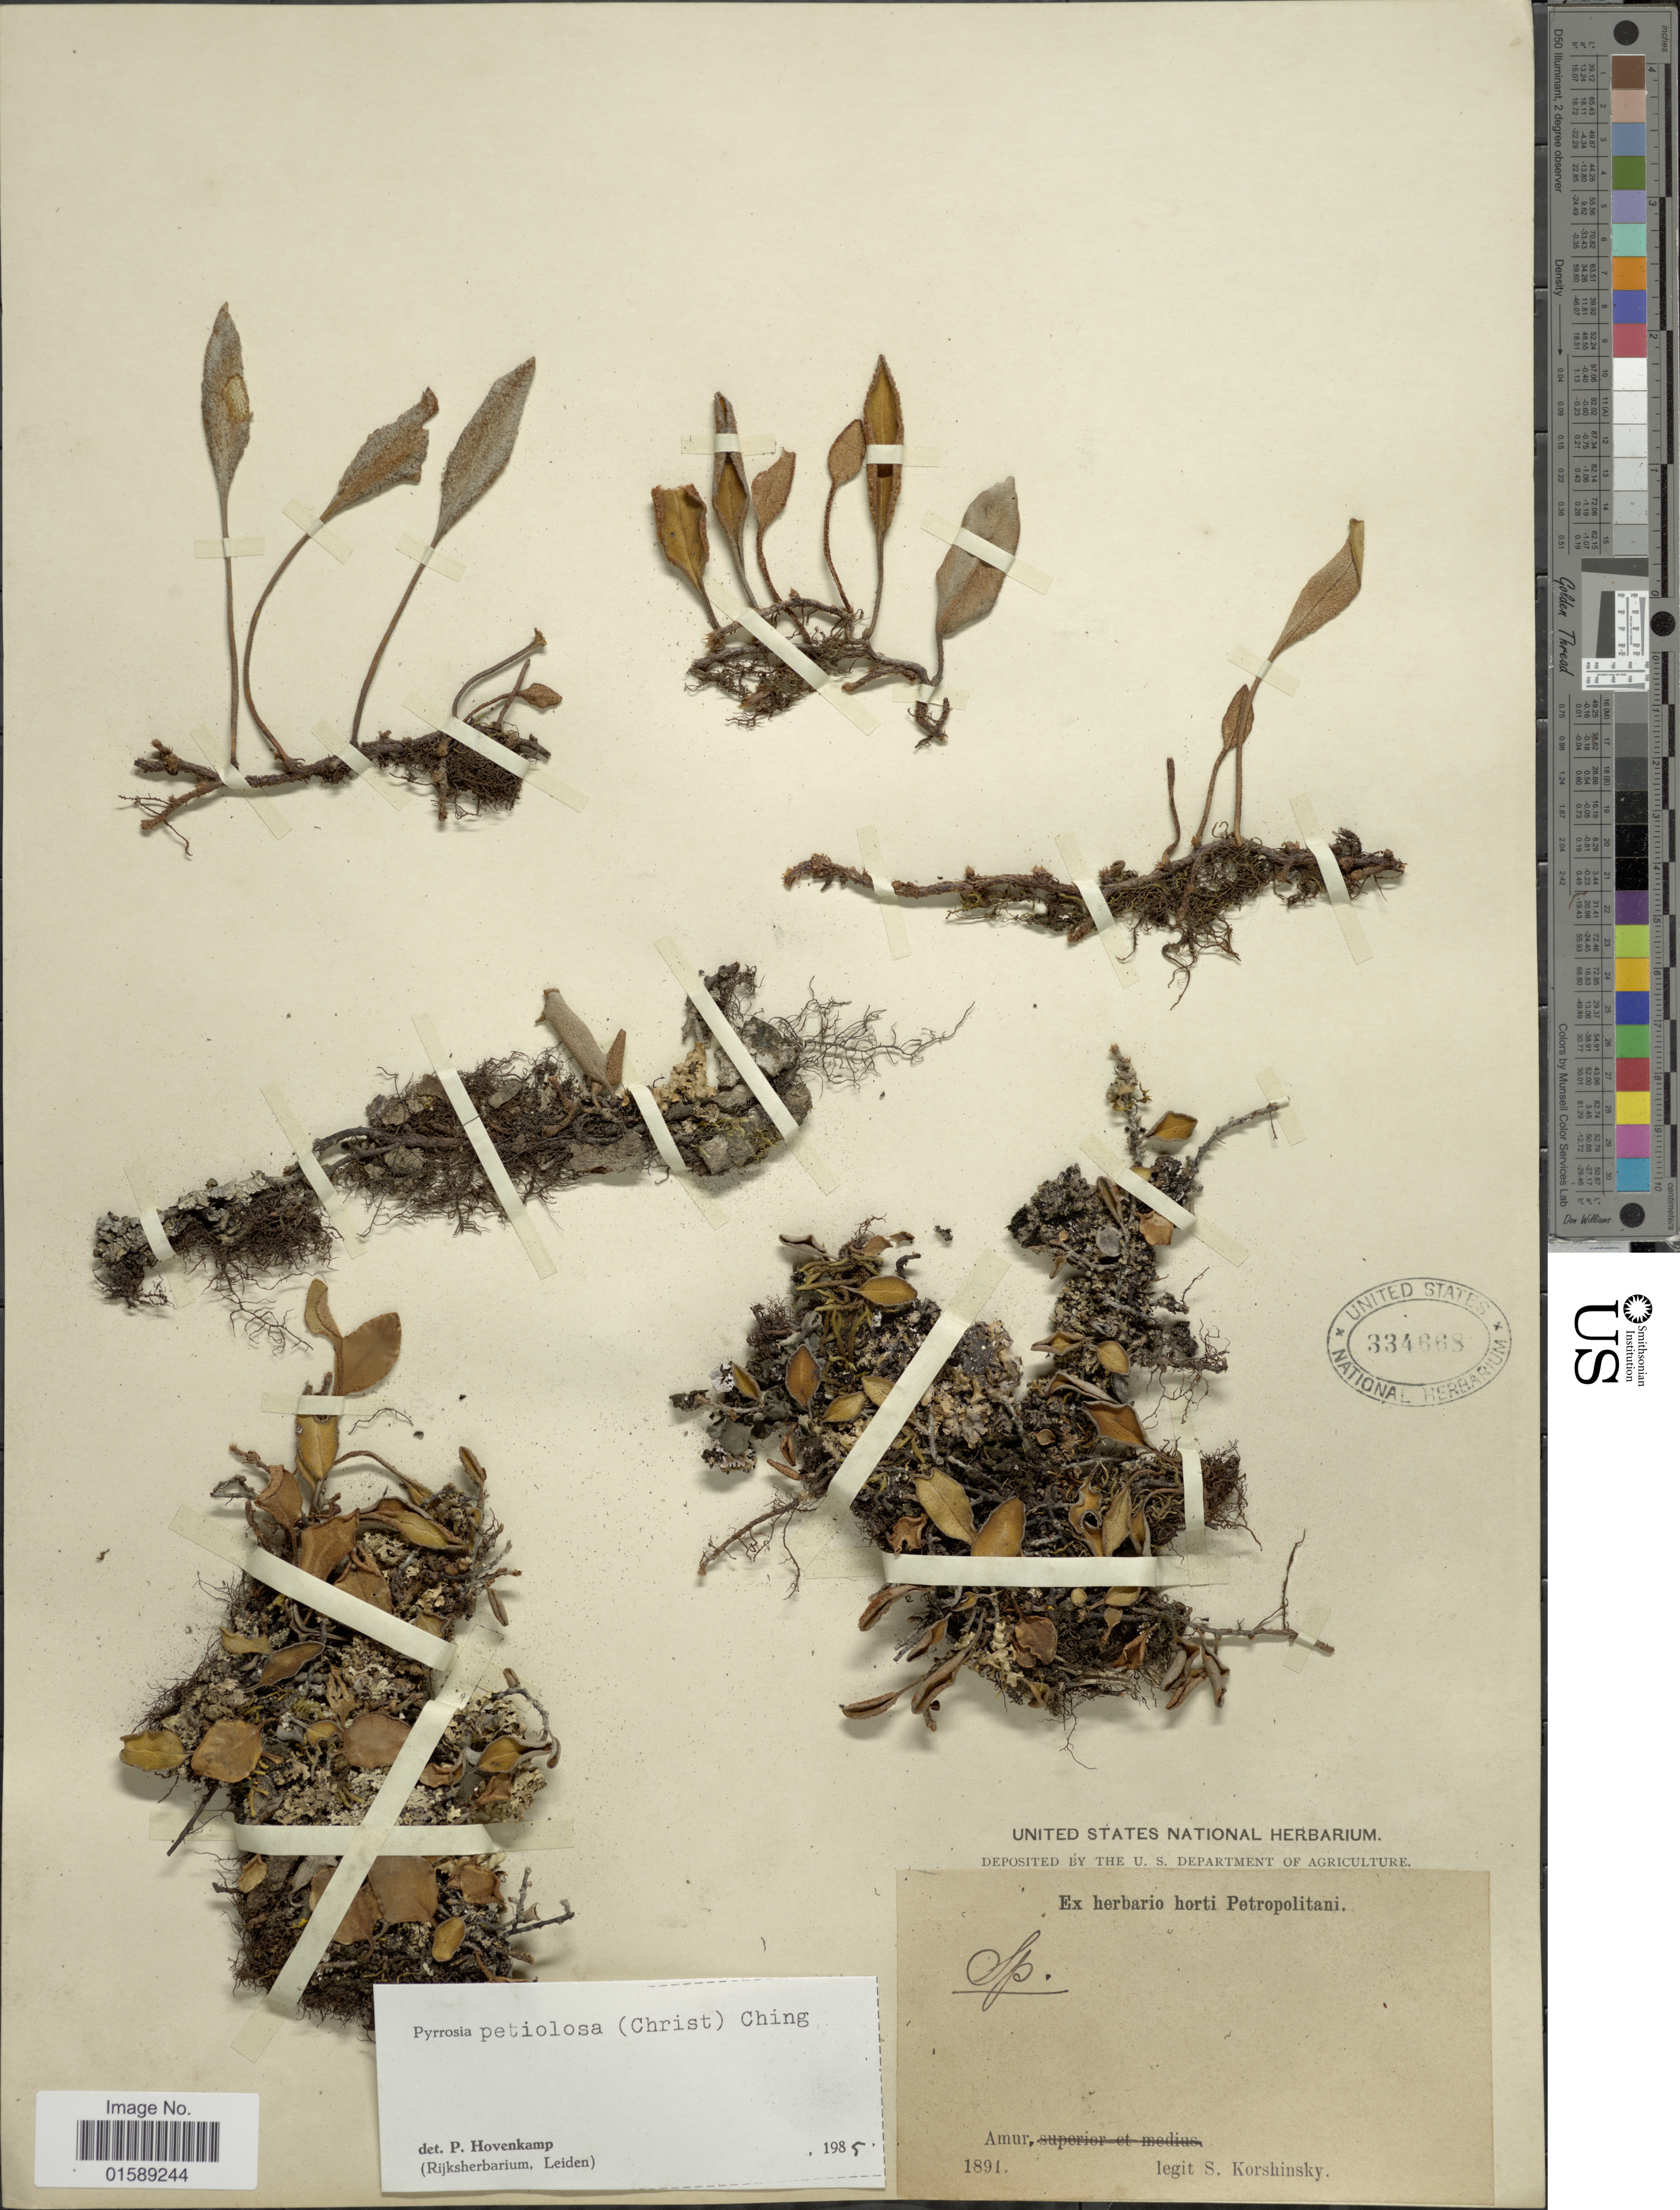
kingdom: Plantae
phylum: Tracheophyta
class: Polypodiopsida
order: Polypodiales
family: Polypodiaceae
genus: Pyrrosia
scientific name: Pyrrosia petiolosa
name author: (Christ) Ching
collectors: S. I. Korshinsky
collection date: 1891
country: Russian Federation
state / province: Amur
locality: Amur.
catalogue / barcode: US 334668